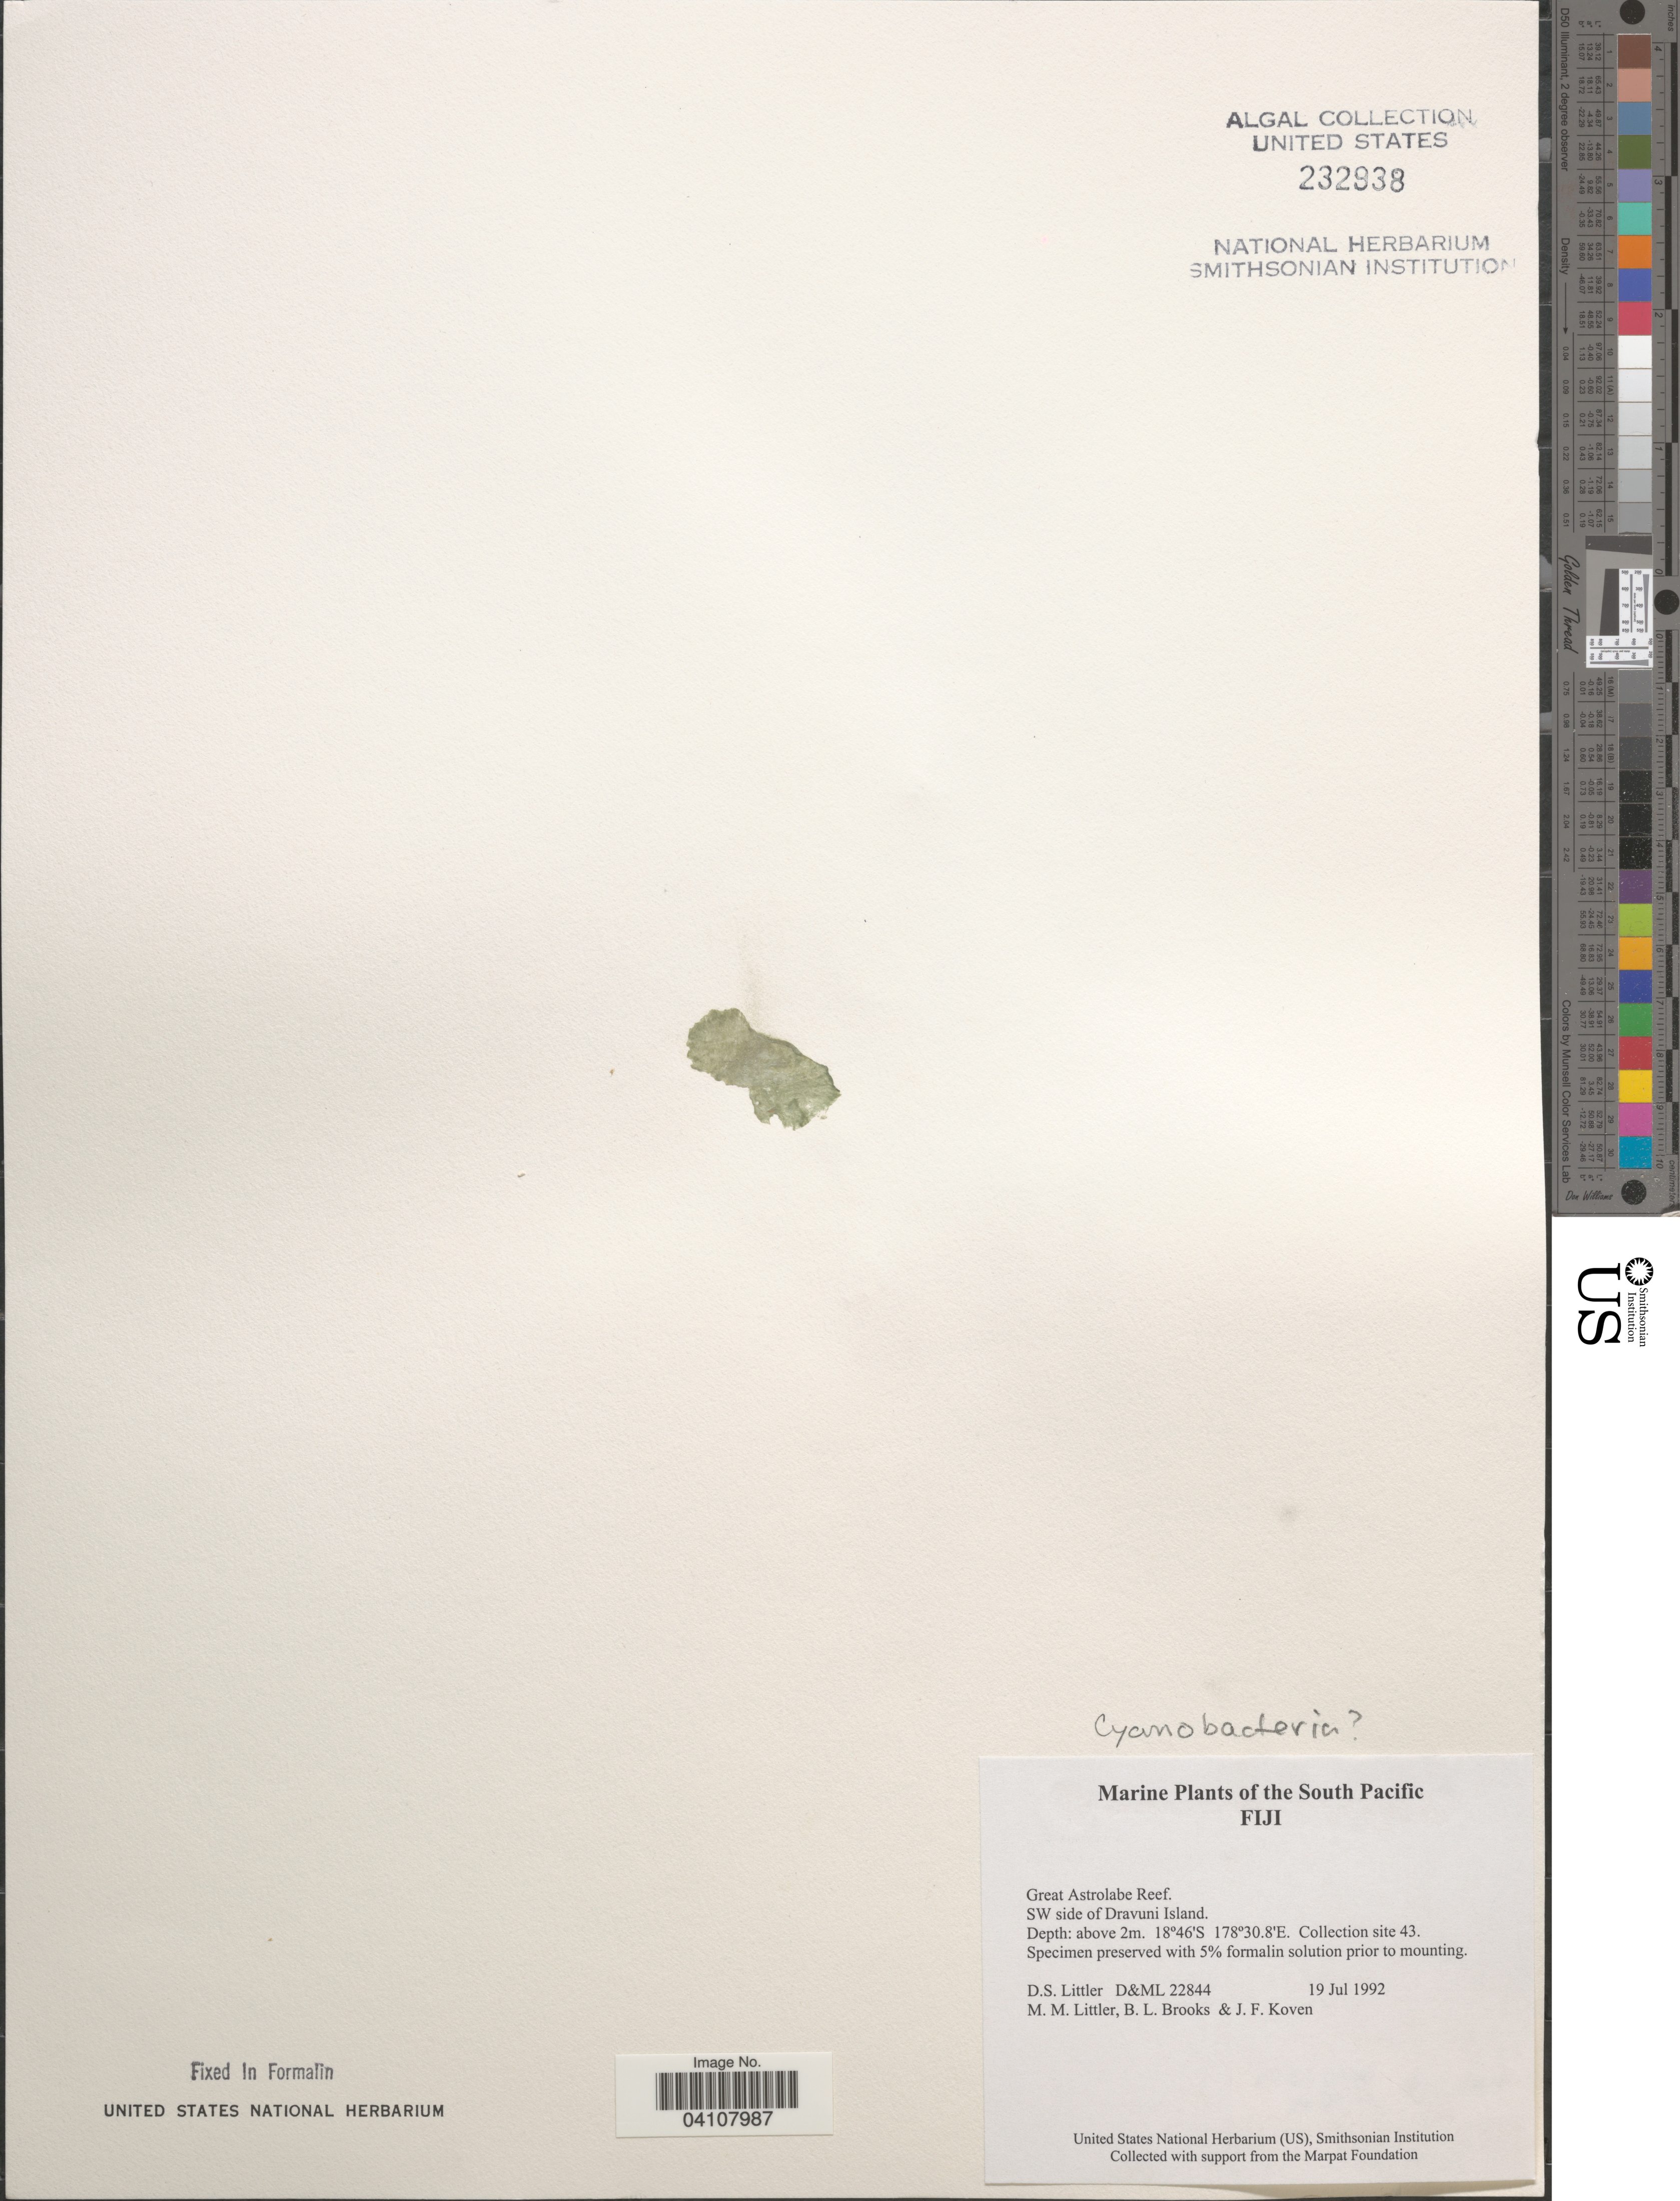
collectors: D. S. Littler, B. Brooks & J. Koven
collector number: D&ML22844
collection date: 1992-07-19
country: Fiji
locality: The South Pacific. Great Astrolabe Reef. SW side of Dravuni Island. Collection site 43.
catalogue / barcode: US 232938